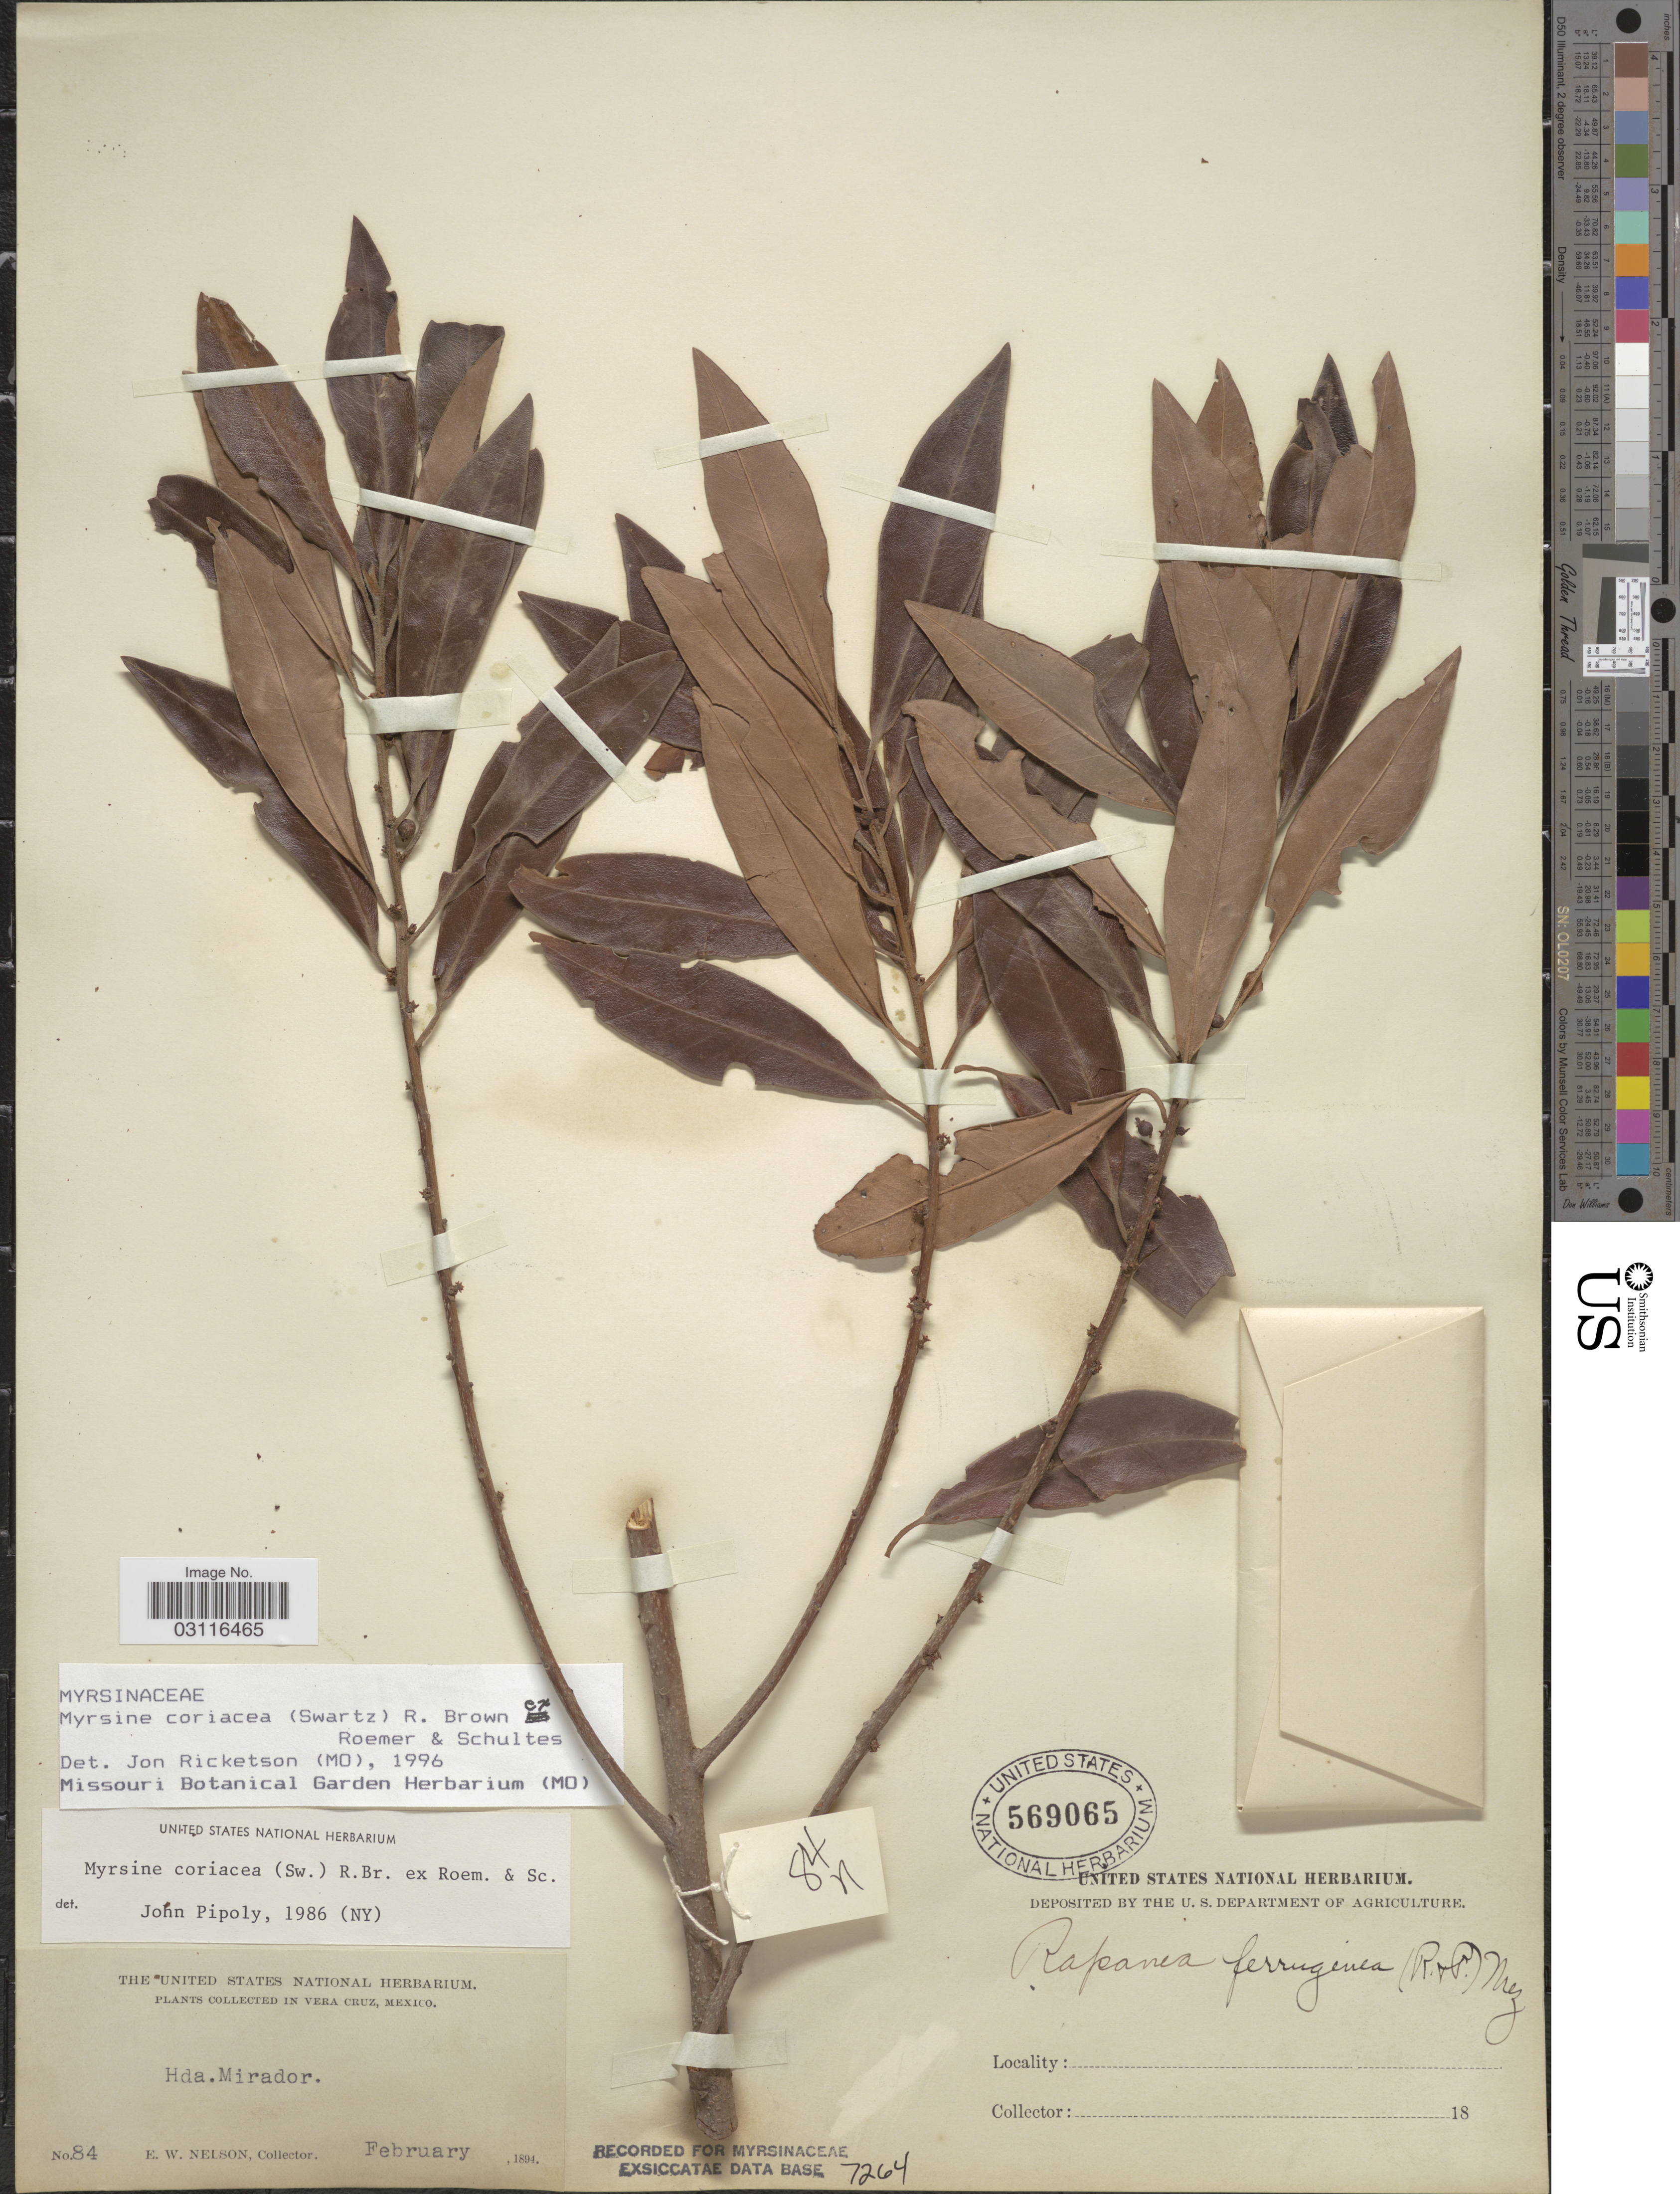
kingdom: Plantae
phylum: Tracheophyta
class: Magnoliopsida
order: Ericales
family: Primulaceae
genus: Myrsine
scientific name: Myrsine coriacea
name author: (Sw.) R. Br. ex Roem. & Schult.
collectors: E. W. Nelson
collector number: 84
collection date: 1894-02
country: Mexico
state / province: Veracruz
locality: Vera Cruz. Hda. Mirador.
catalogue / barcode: US 569065